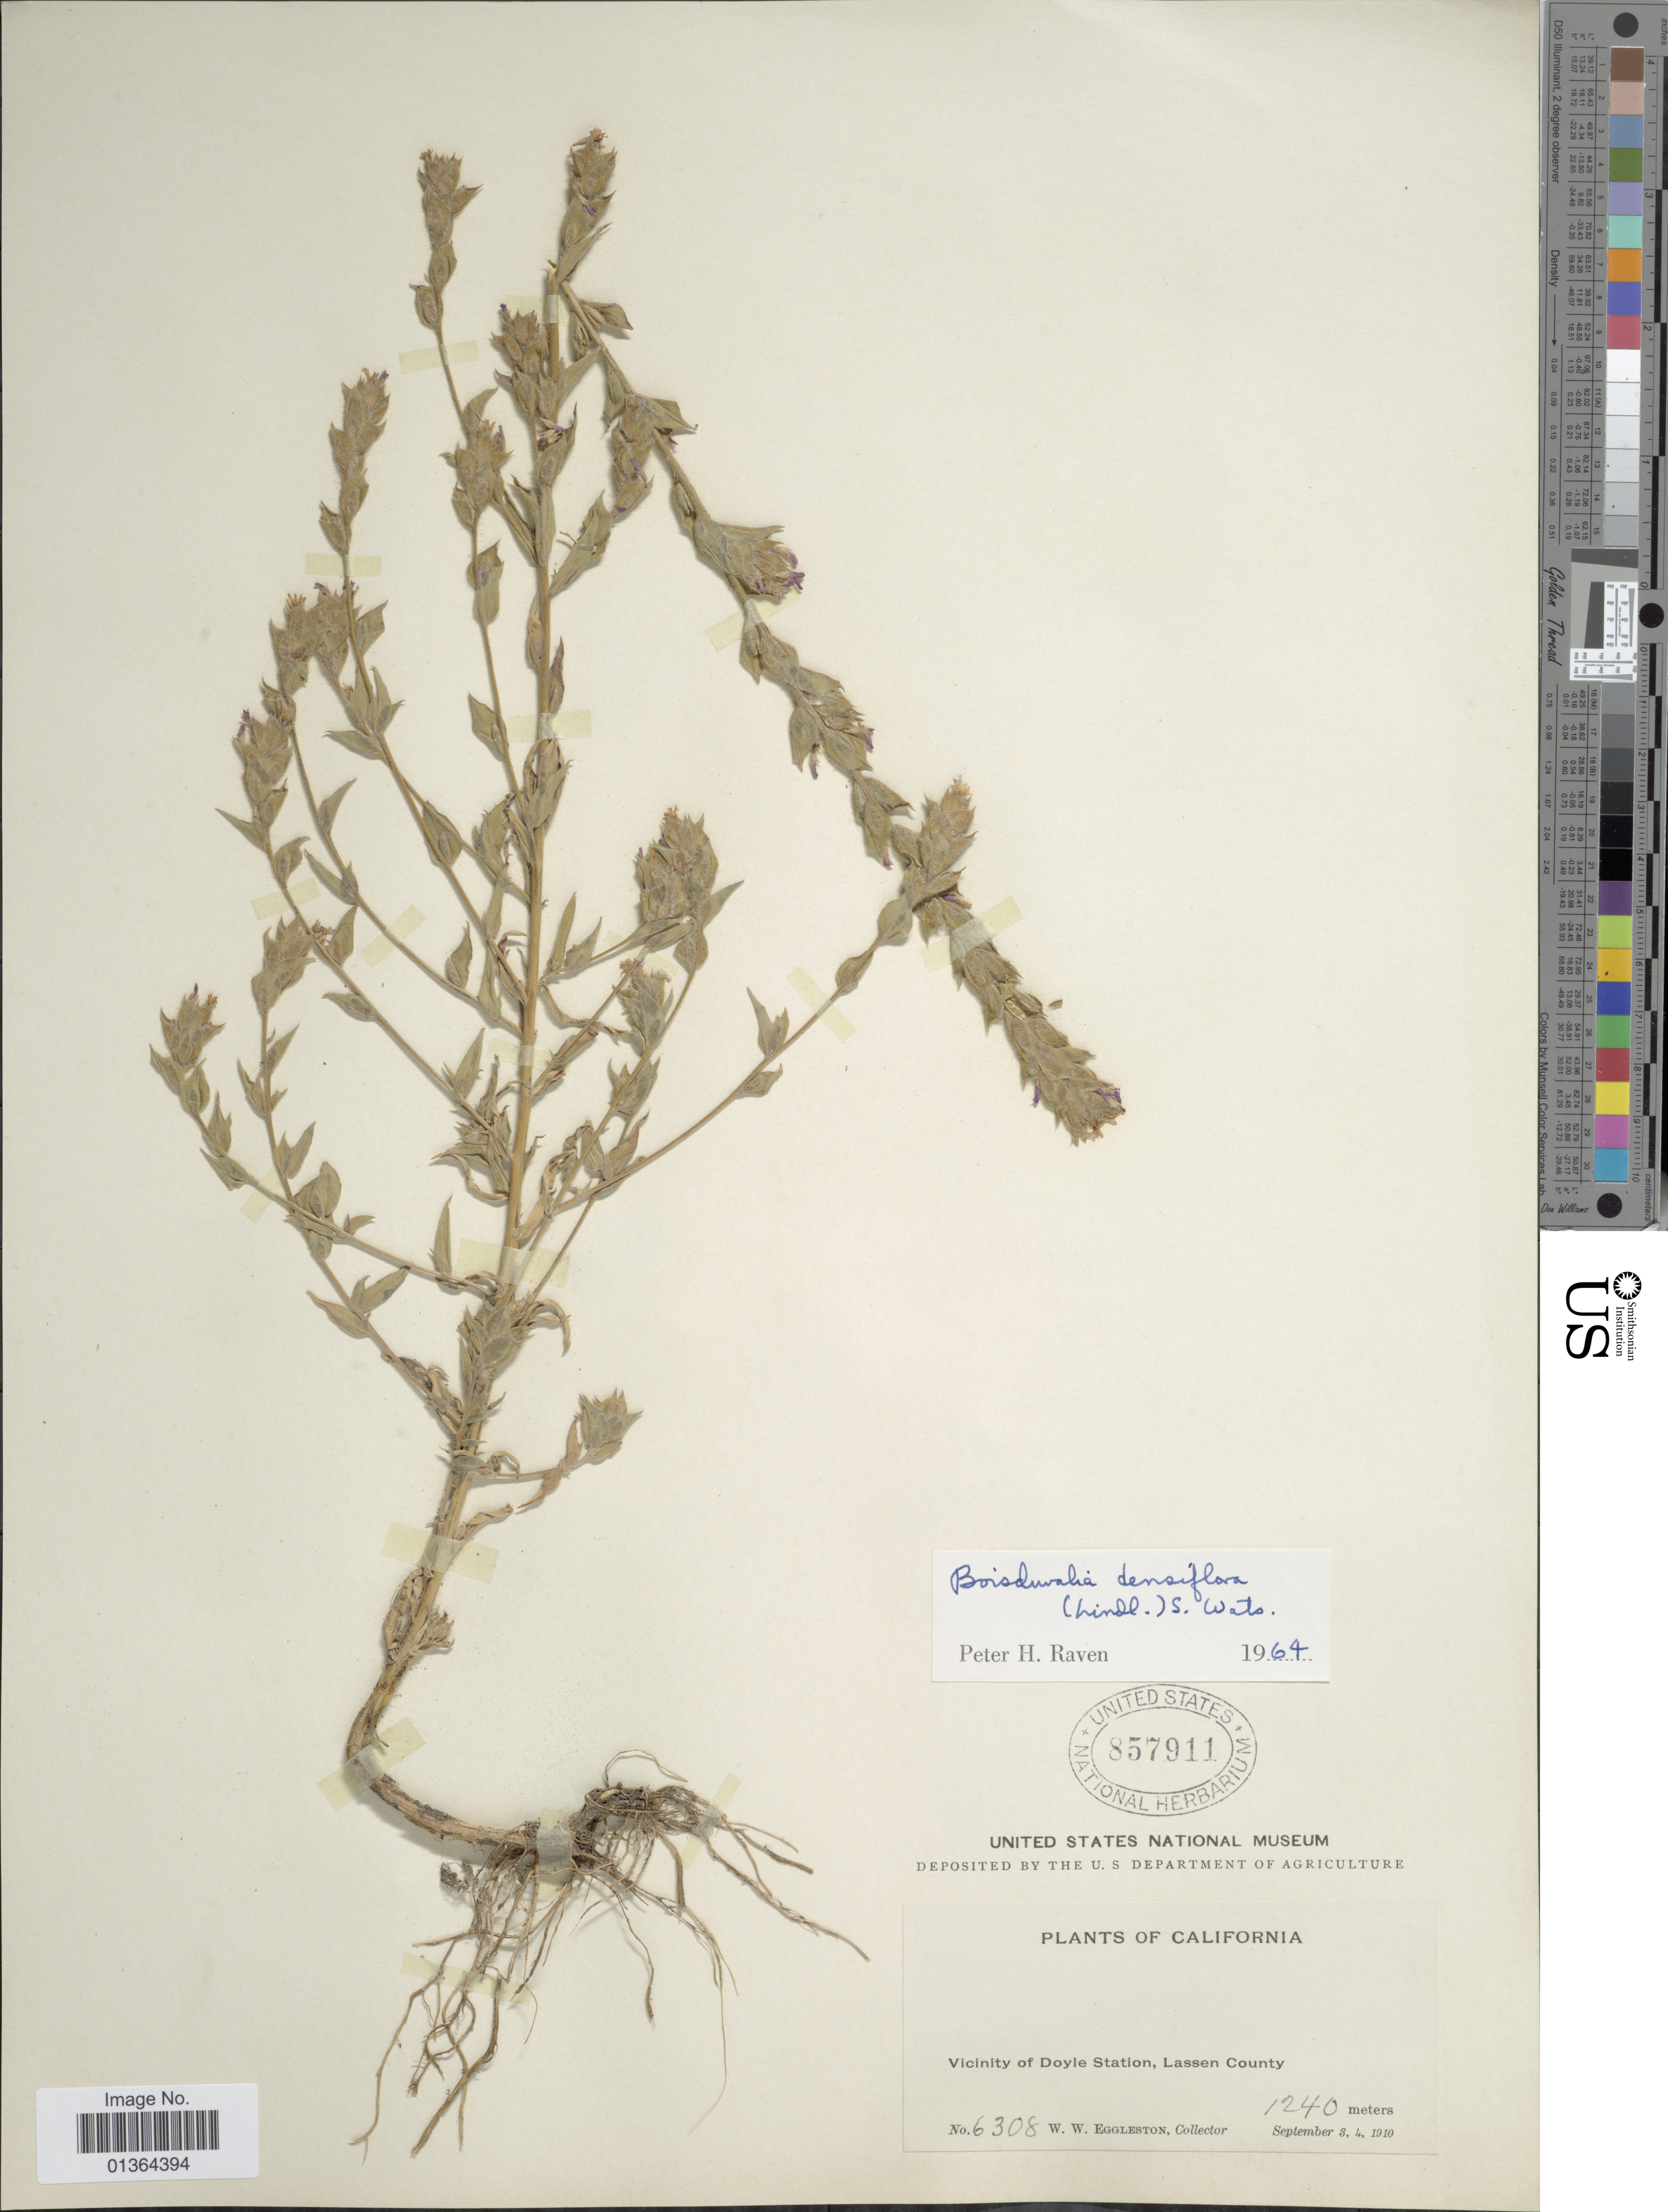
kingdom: Plantae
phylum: Tracheophyta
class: Magnoliopsida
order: Myrtales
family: Onagraceae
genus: Epilobium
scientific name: Epilobium densiflorum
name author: (Lindl.) Hoch & P.H. Raven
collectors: W. W. Eggleston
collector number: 6308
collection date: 1910-09-03/1910-09-04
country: United States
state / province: California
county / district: Lassen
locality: Vicinity of Doyle Station, Lassen County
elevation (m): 1240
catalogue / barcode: US 857911